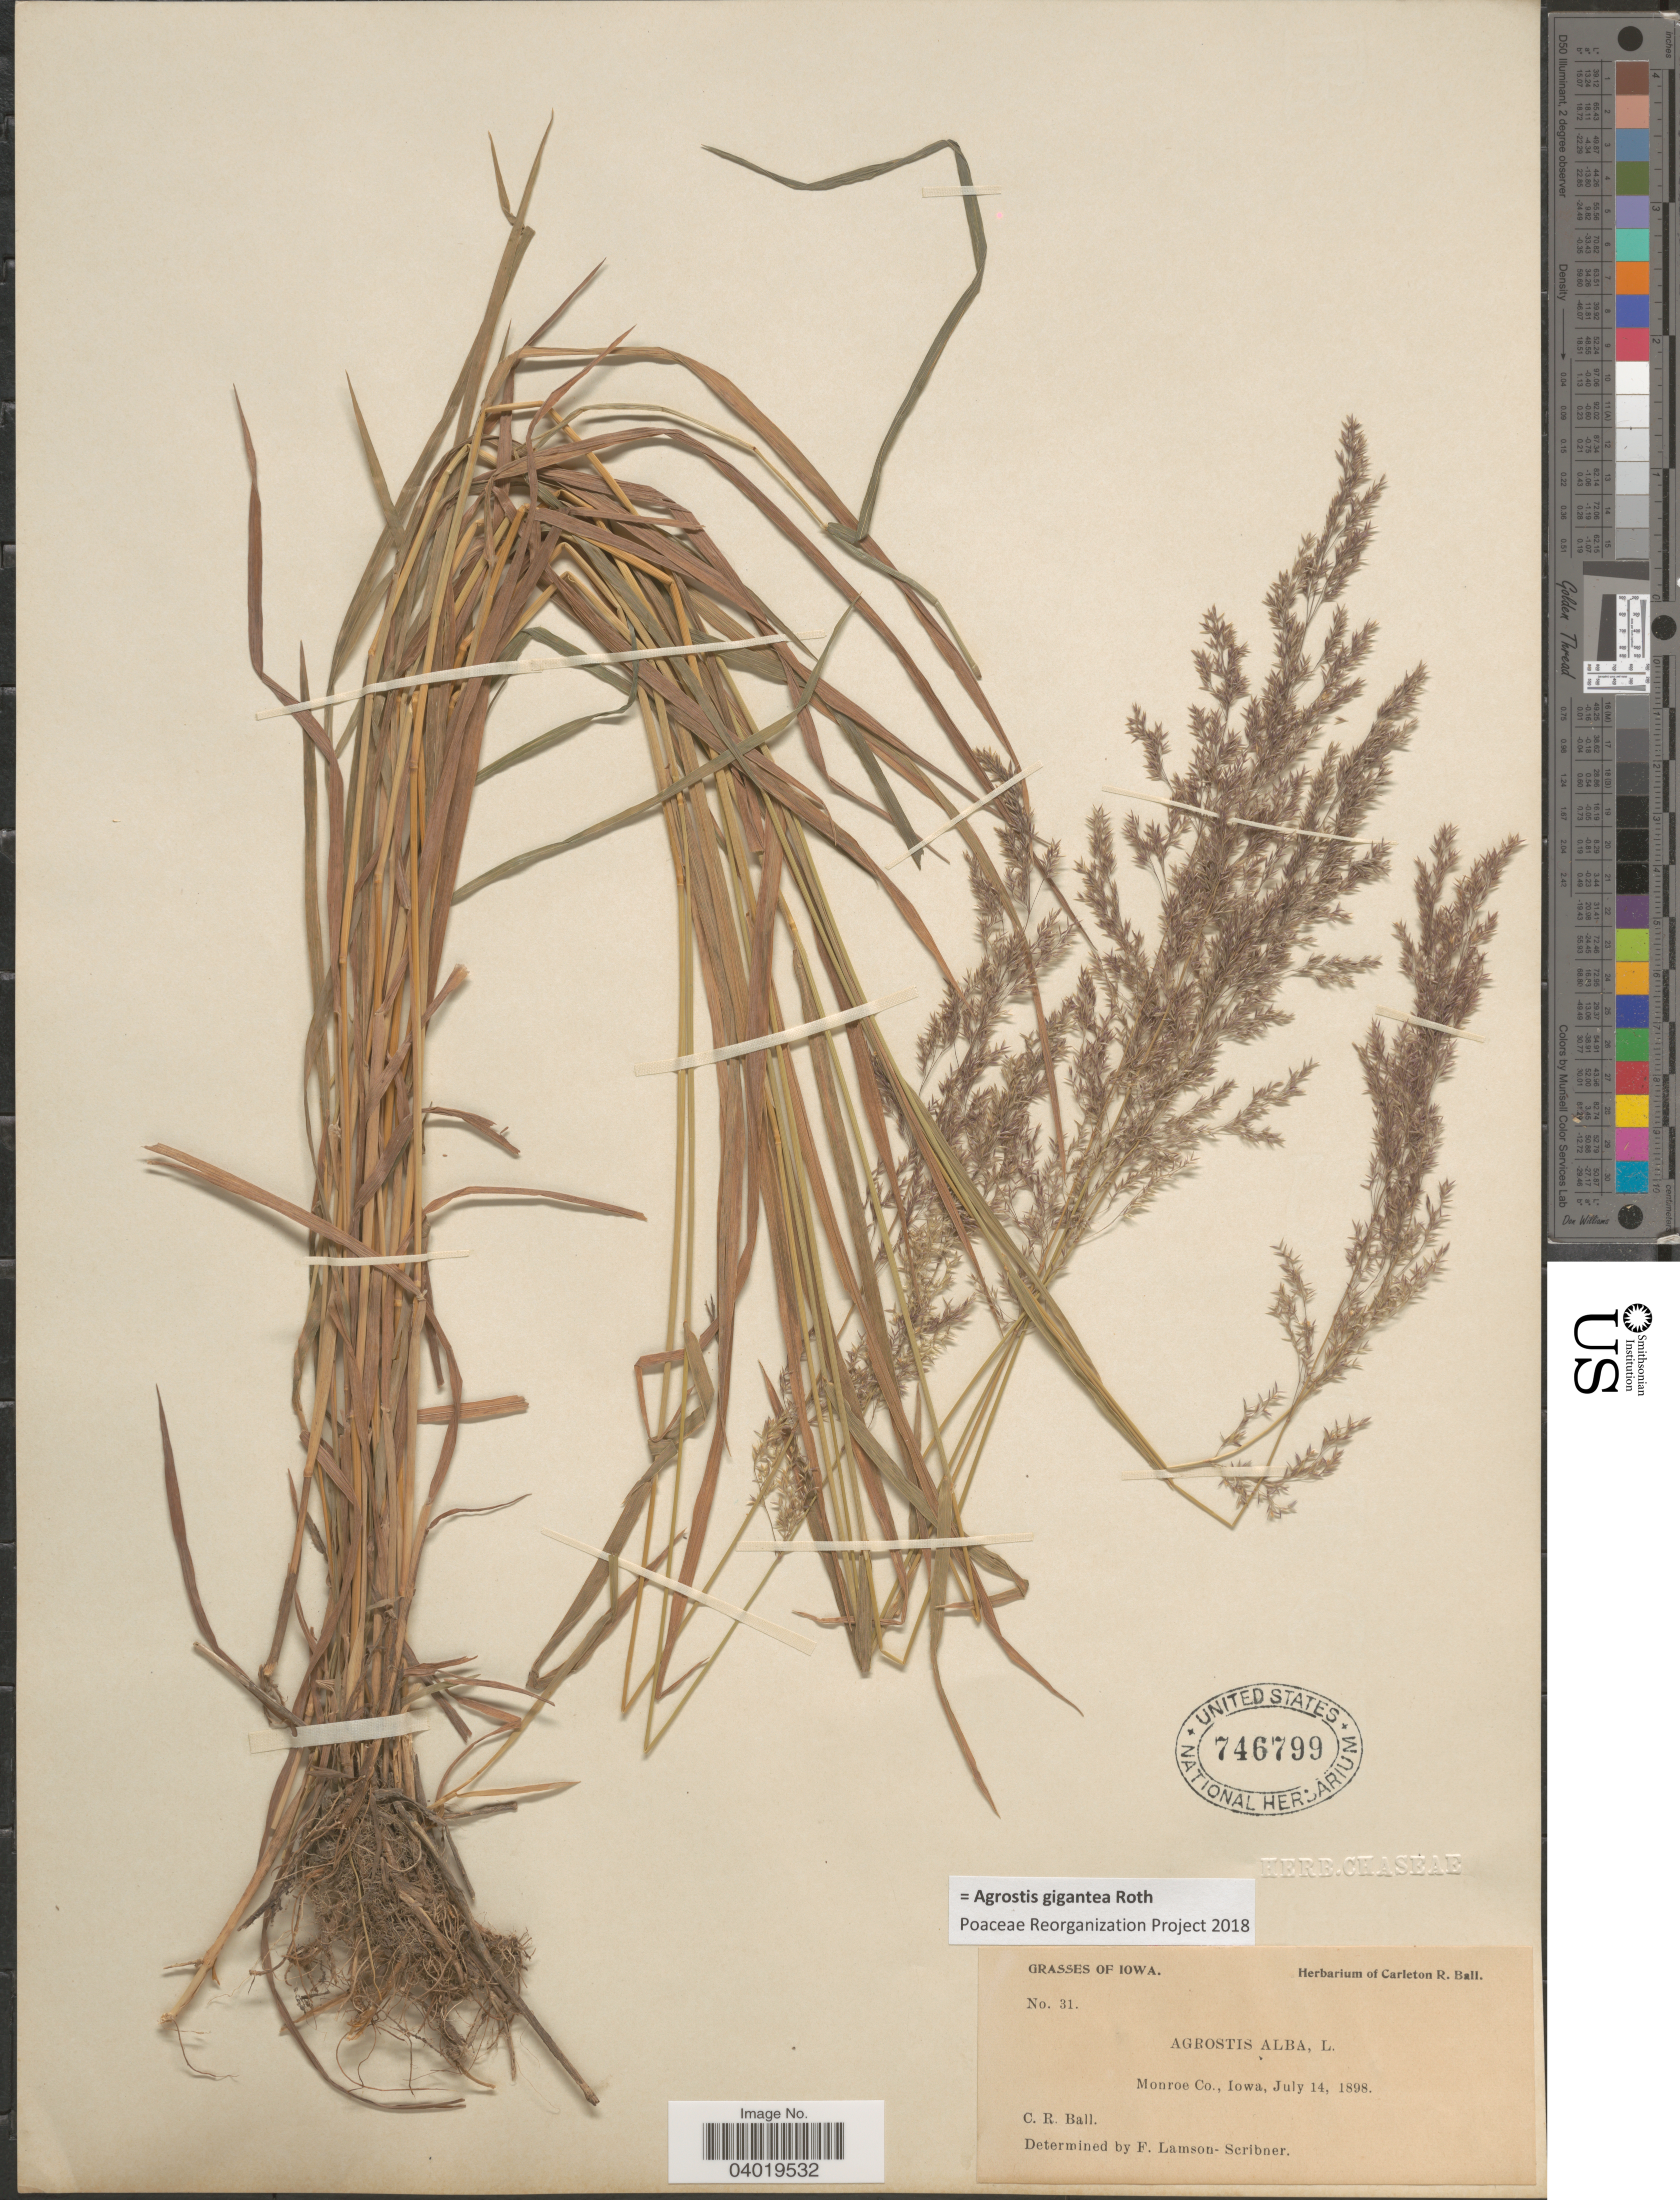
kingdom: Plantae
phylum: Tracheophyta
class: Liliopsida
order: Poales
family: Poaceae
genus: Agrostis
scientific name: Agrostis gigantea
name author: Roth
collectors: C. R. Ball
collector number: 31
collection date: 1898-07-14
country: United States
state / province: Iowa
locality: Monroe Co.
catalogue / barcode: US 746799